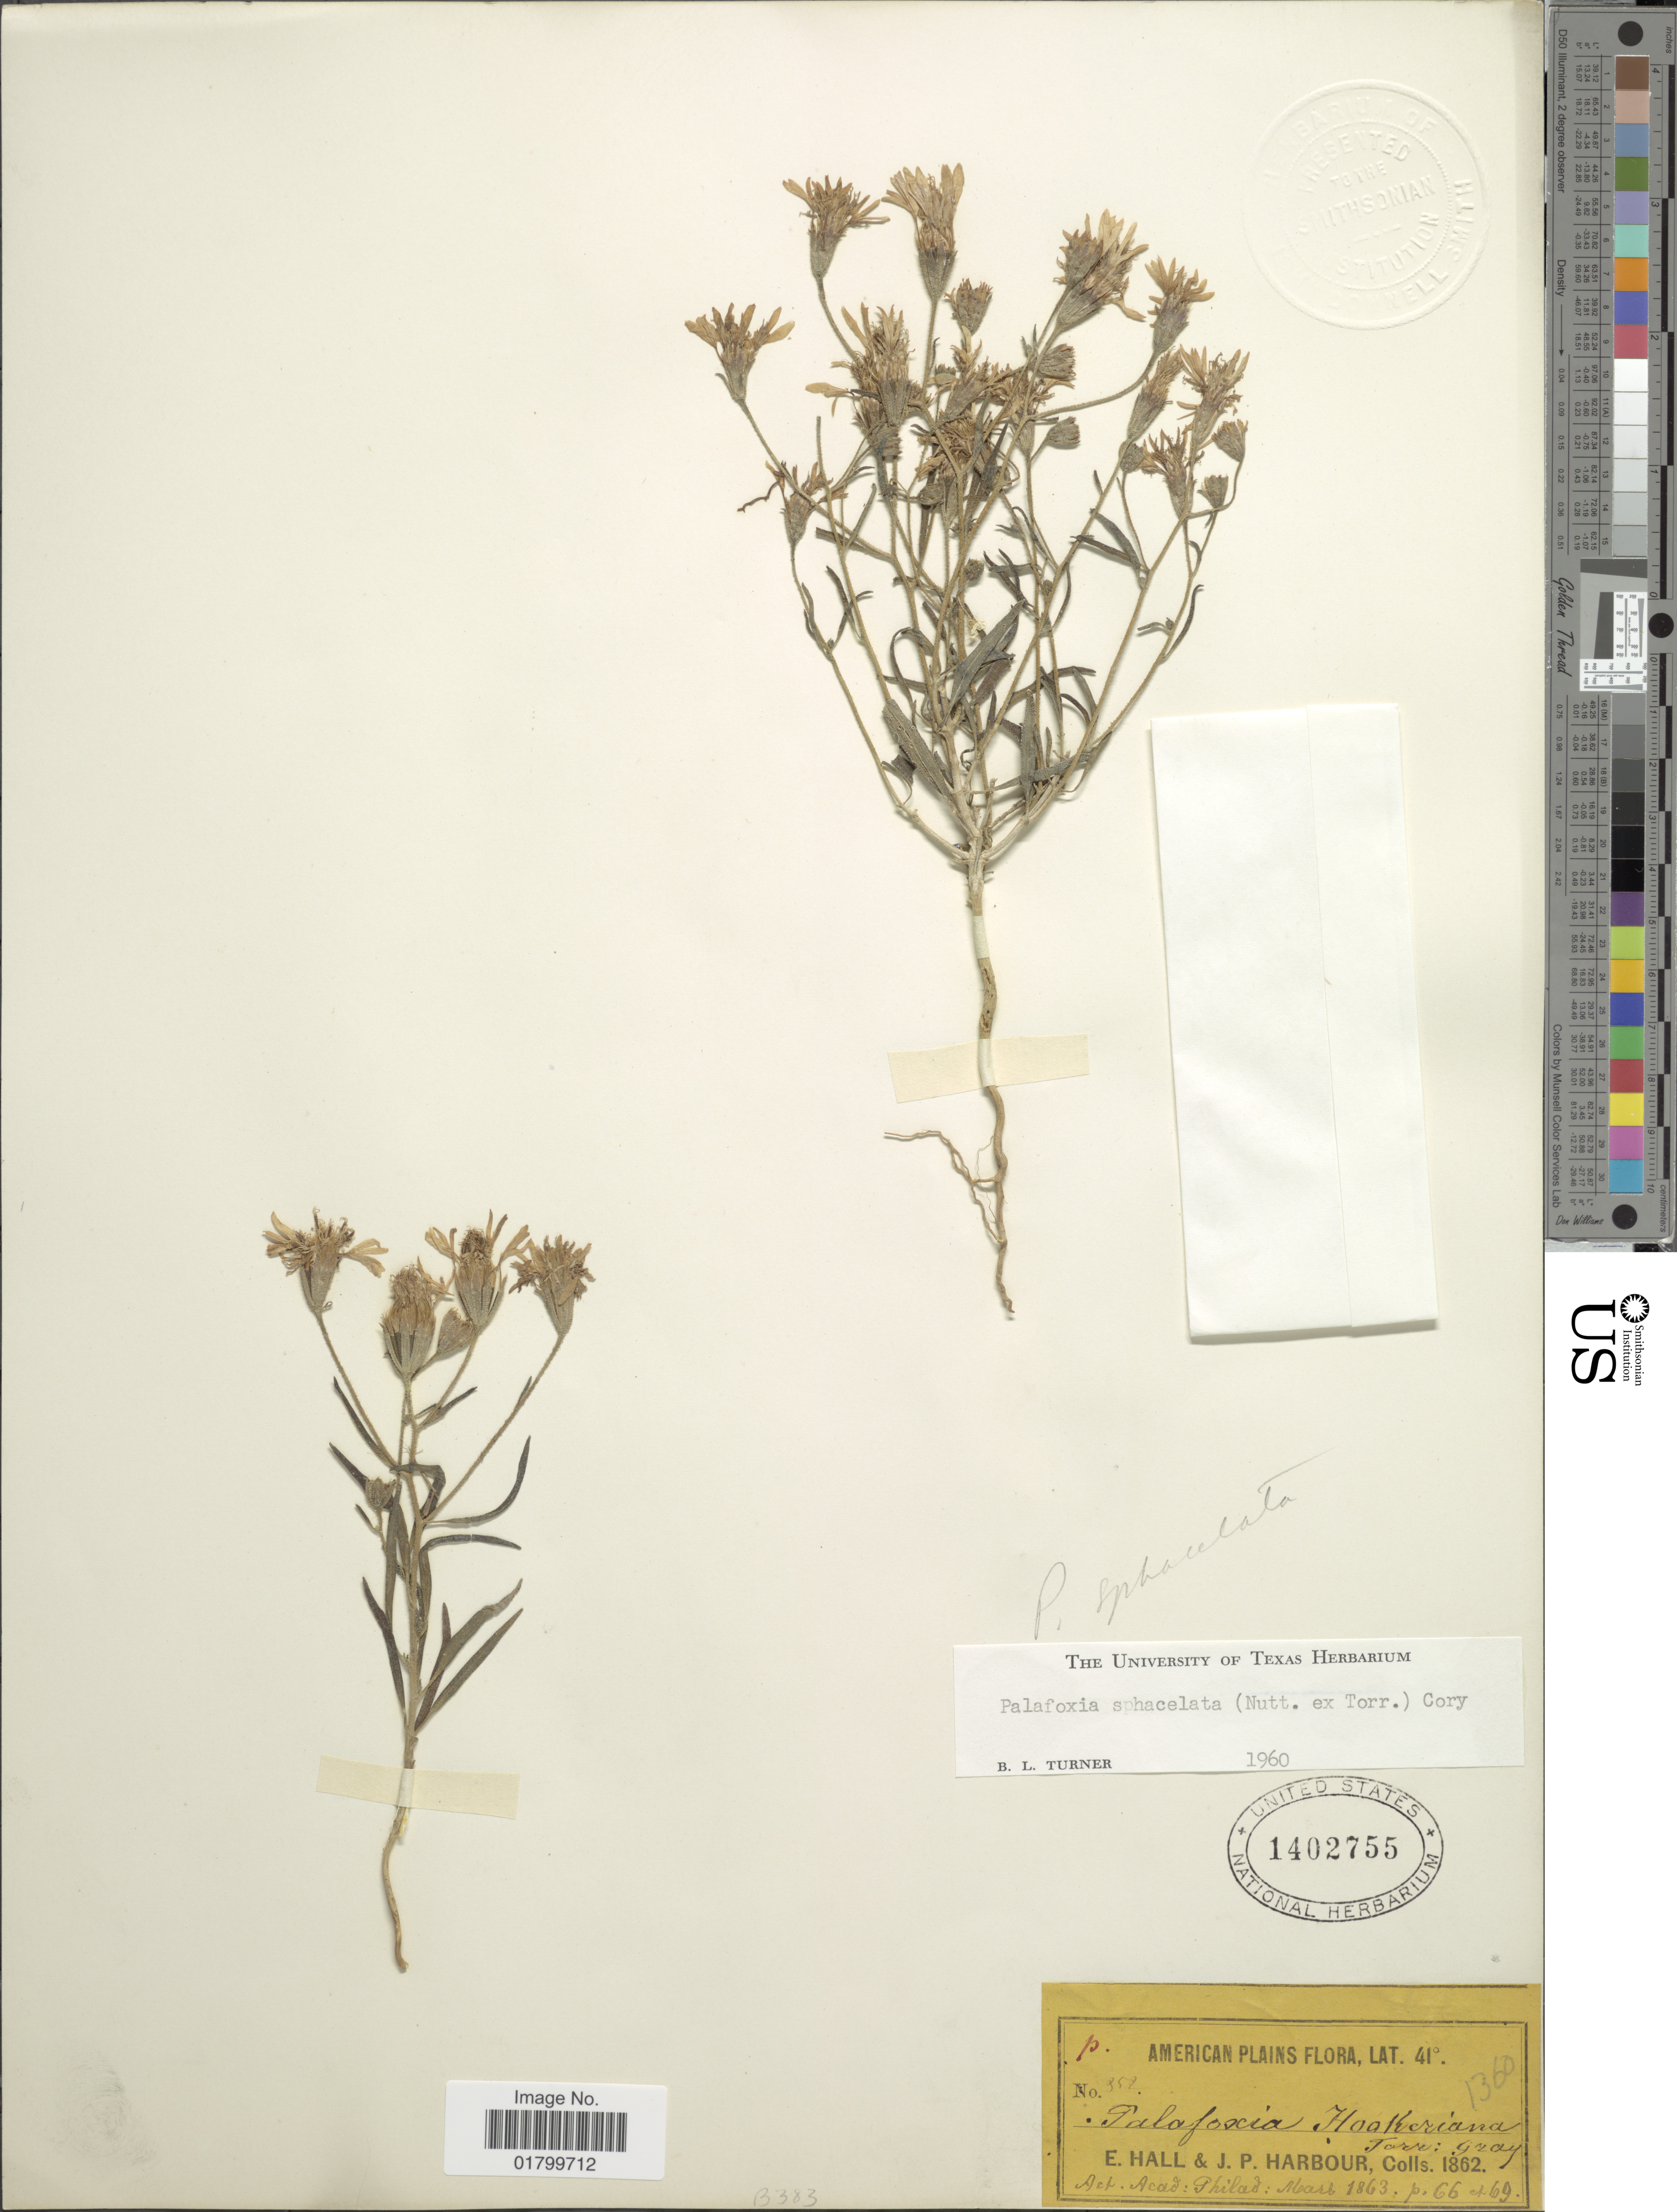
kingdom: Plantae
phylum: Tracheophyta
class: Magnoliopsida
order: Asterales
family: Asteraceae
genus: Palafoxia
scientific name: Palafoxia sphacelata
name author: (Nutt. ex Torr.) Cory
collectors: E. Hall & J. Harbour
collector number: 252/1360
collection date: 1863-03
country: United States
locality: Act. Acad: Philas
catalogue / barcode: US 1402755